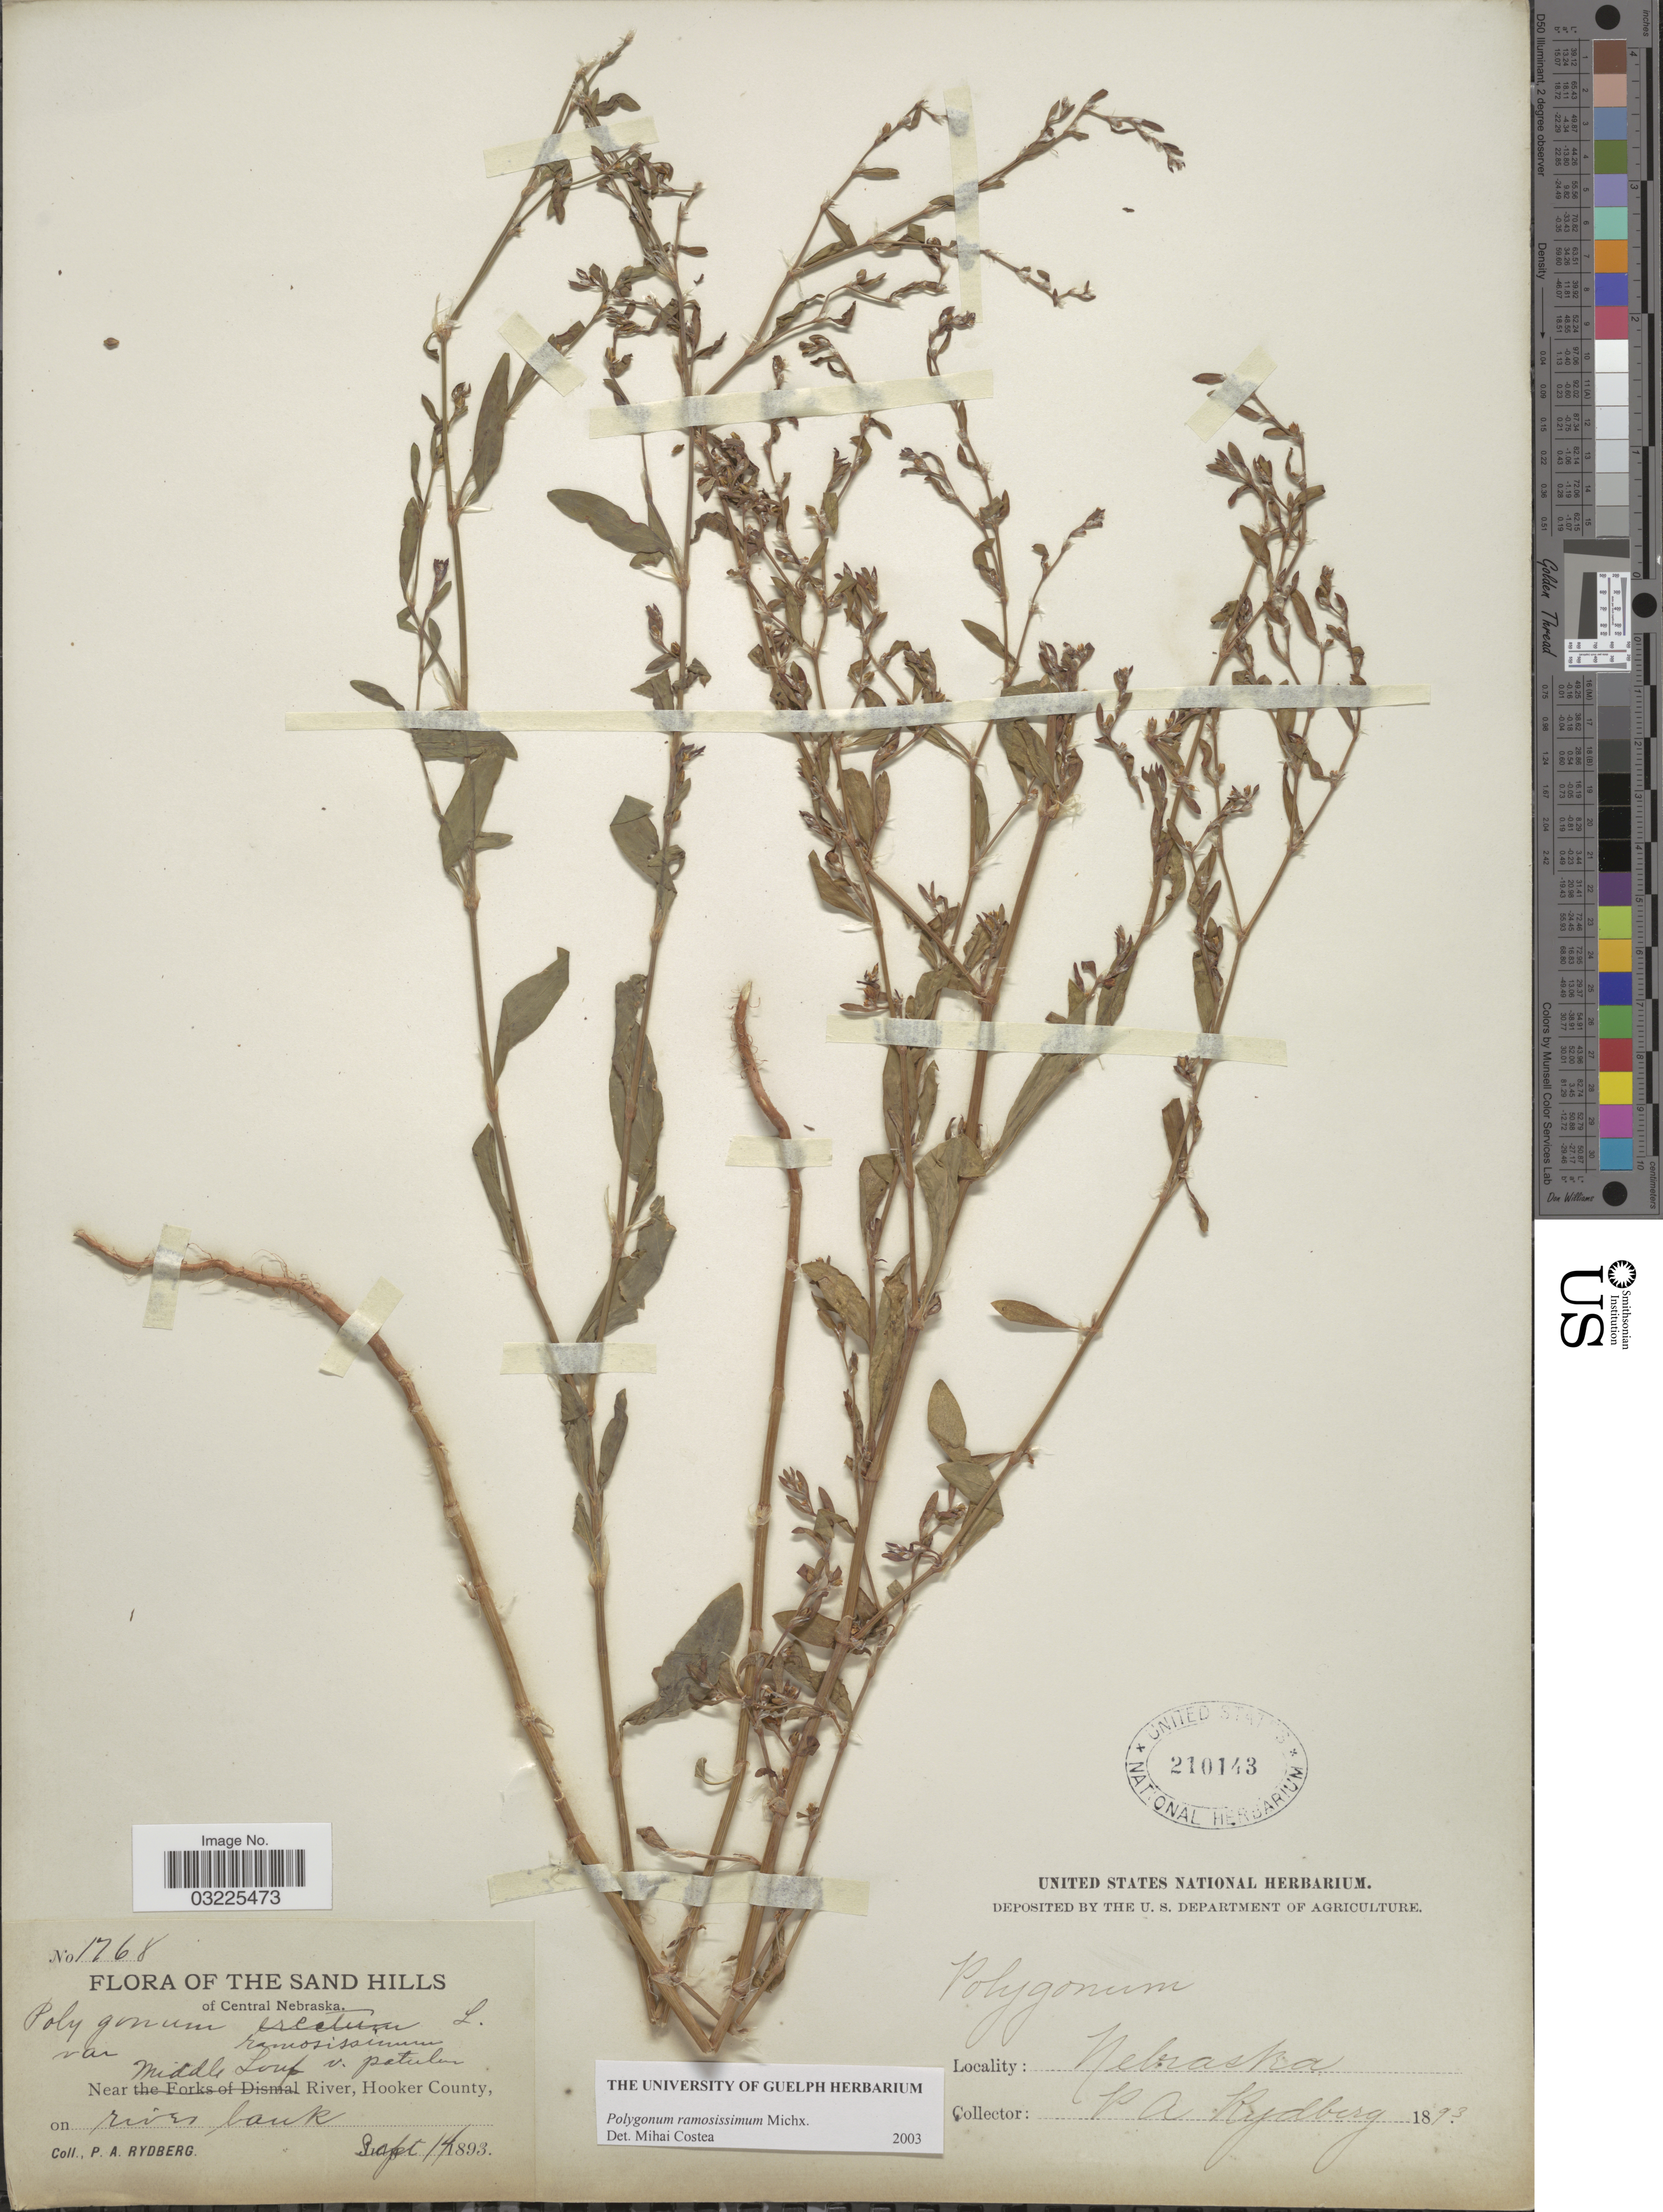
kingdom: Plantae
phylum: Tracheophyta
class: Magnoliopsida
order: Caryophyllales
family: Polygonaceae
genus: Polygonum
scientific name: Polygonum ramosissimum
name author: Michx.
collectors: P. A. Rydberg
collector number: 1768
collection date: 1893-09-14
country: United States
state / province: Nebraska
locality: The Sand Hills of Central Nebraska. Near Middle Loup River, Hooker County, on river bank.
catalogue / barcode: US 210143